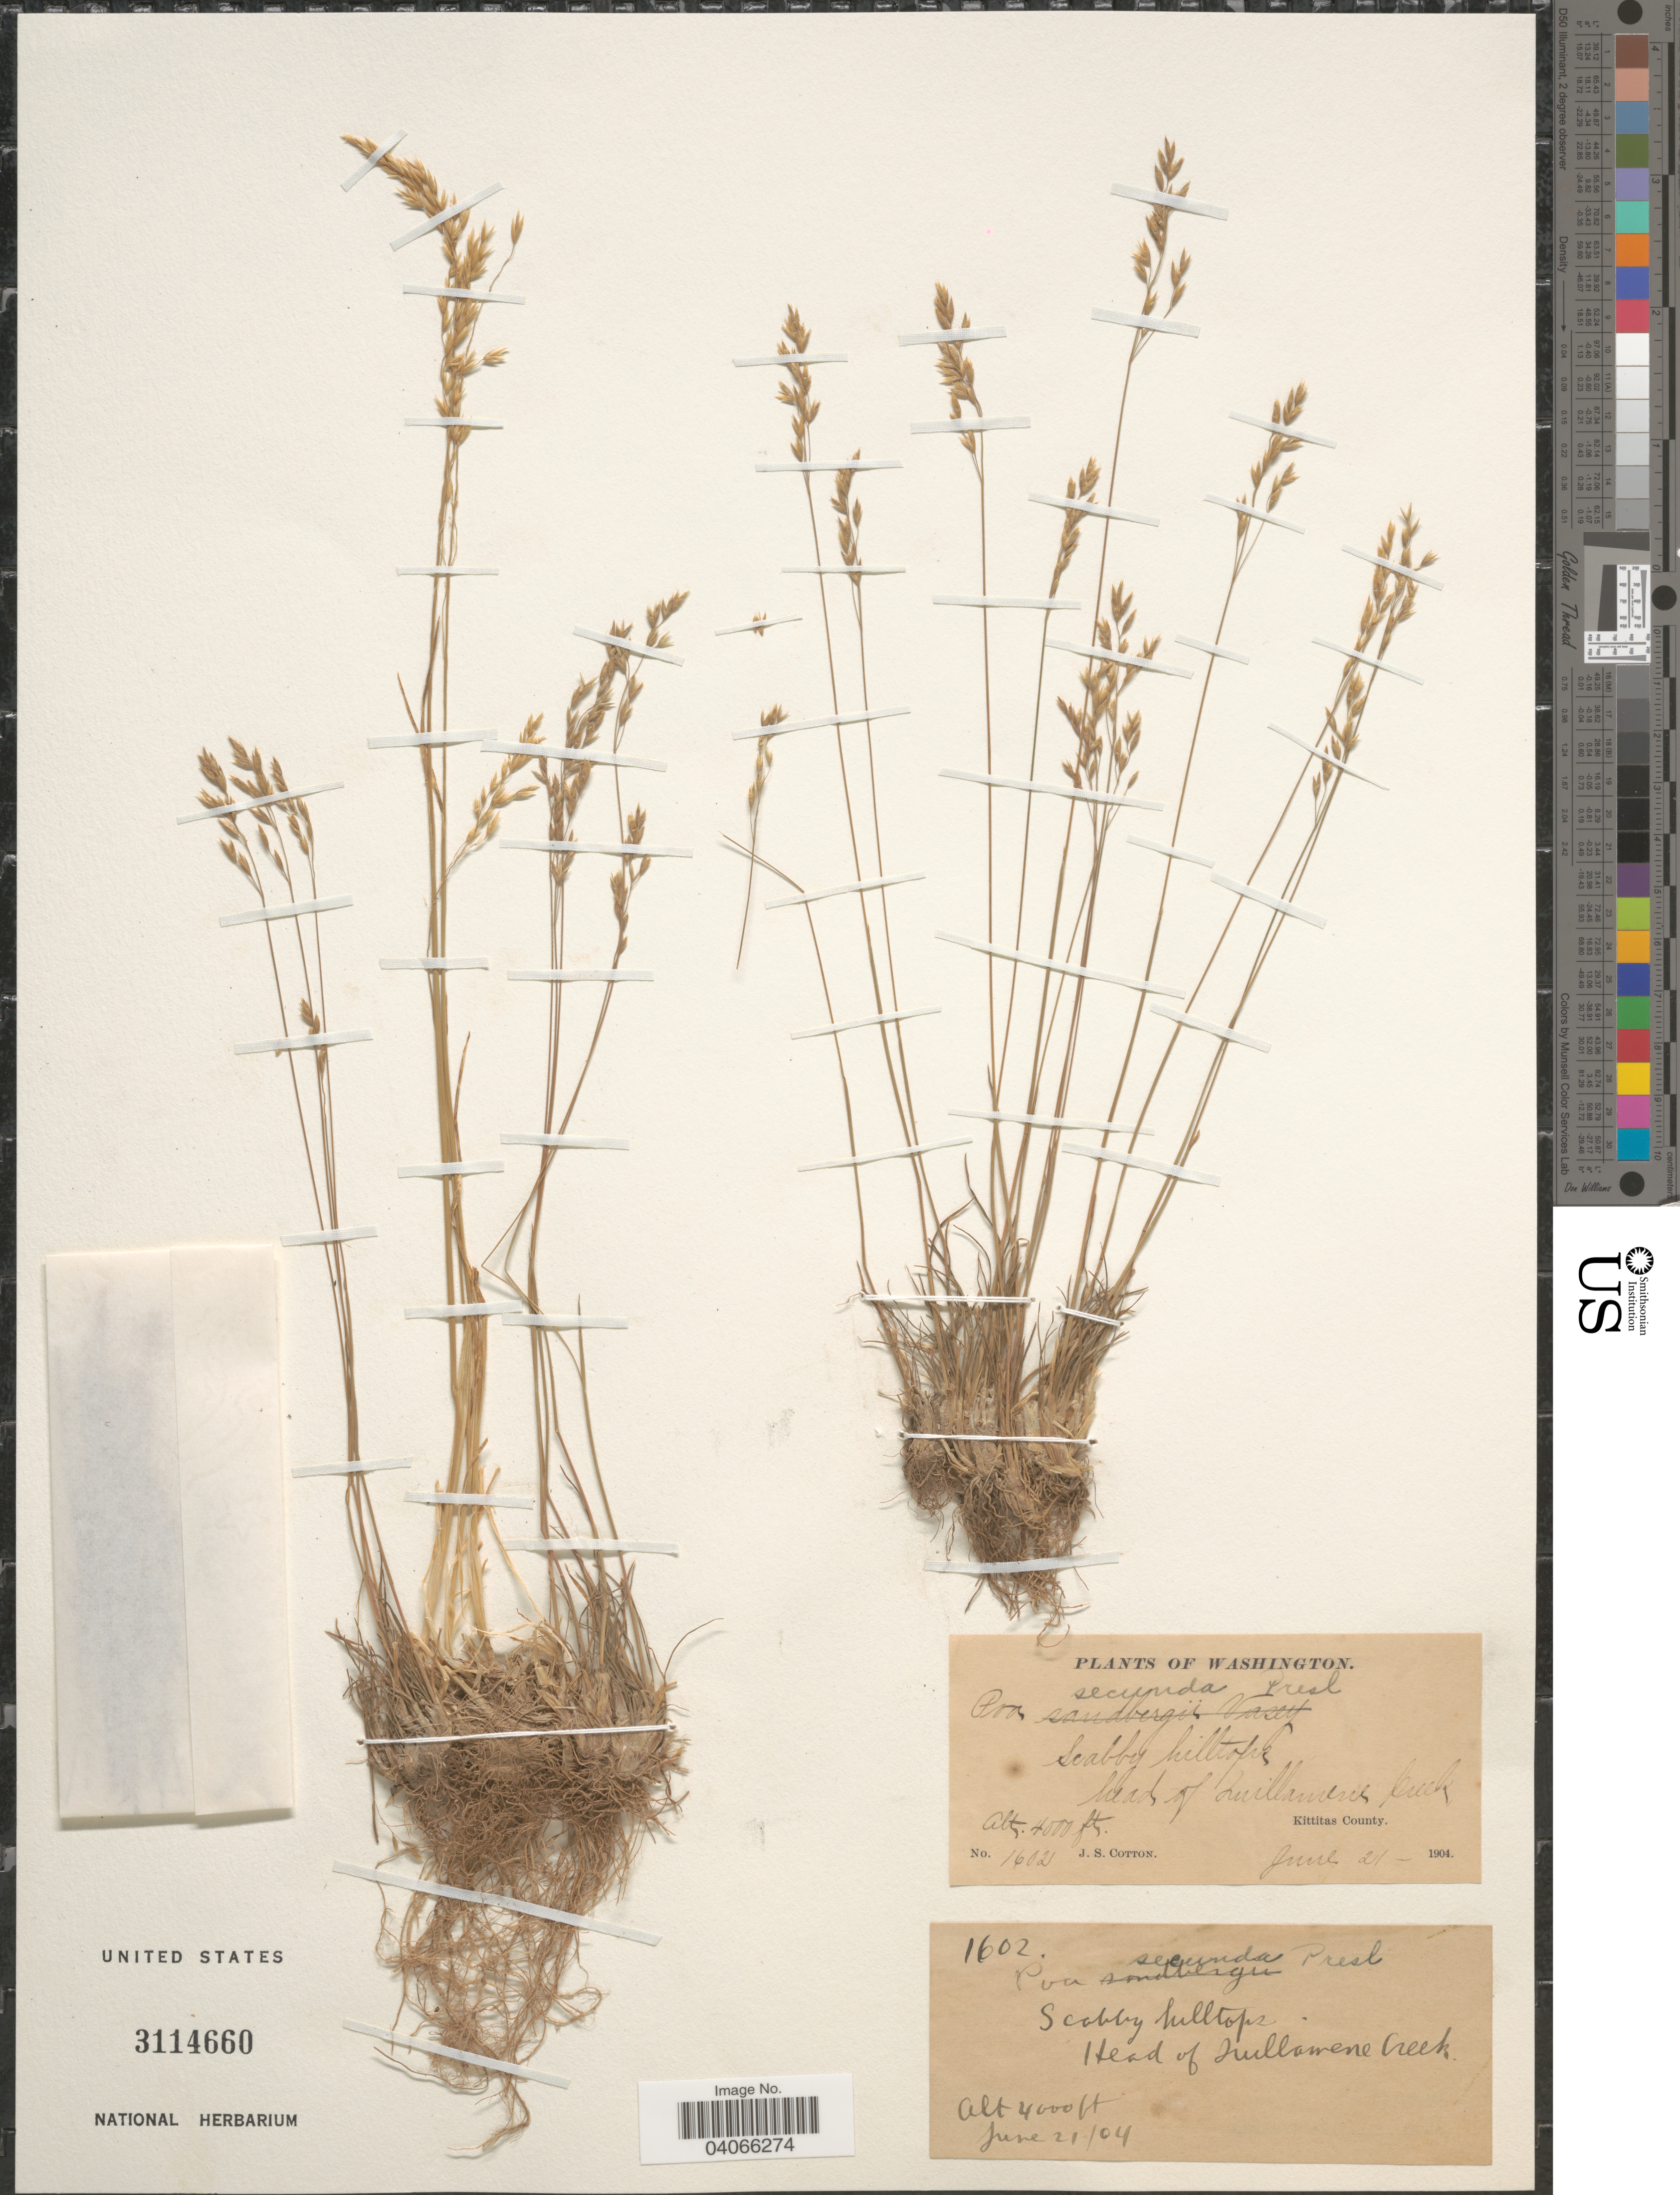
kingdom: Plantae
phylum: Tracheophyta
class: Liliopsida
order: Poales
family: Poaceae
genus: Poa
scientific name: Poa secunda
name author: J. Presl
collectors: J. S. Cotton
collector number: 1602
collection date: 1904-06-21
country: United States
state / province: Washington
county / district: Kittitas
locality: Scabby hilltops. Head of Quillamene Creek. Kittitas County.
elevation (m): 1219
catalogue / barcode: US 3114660